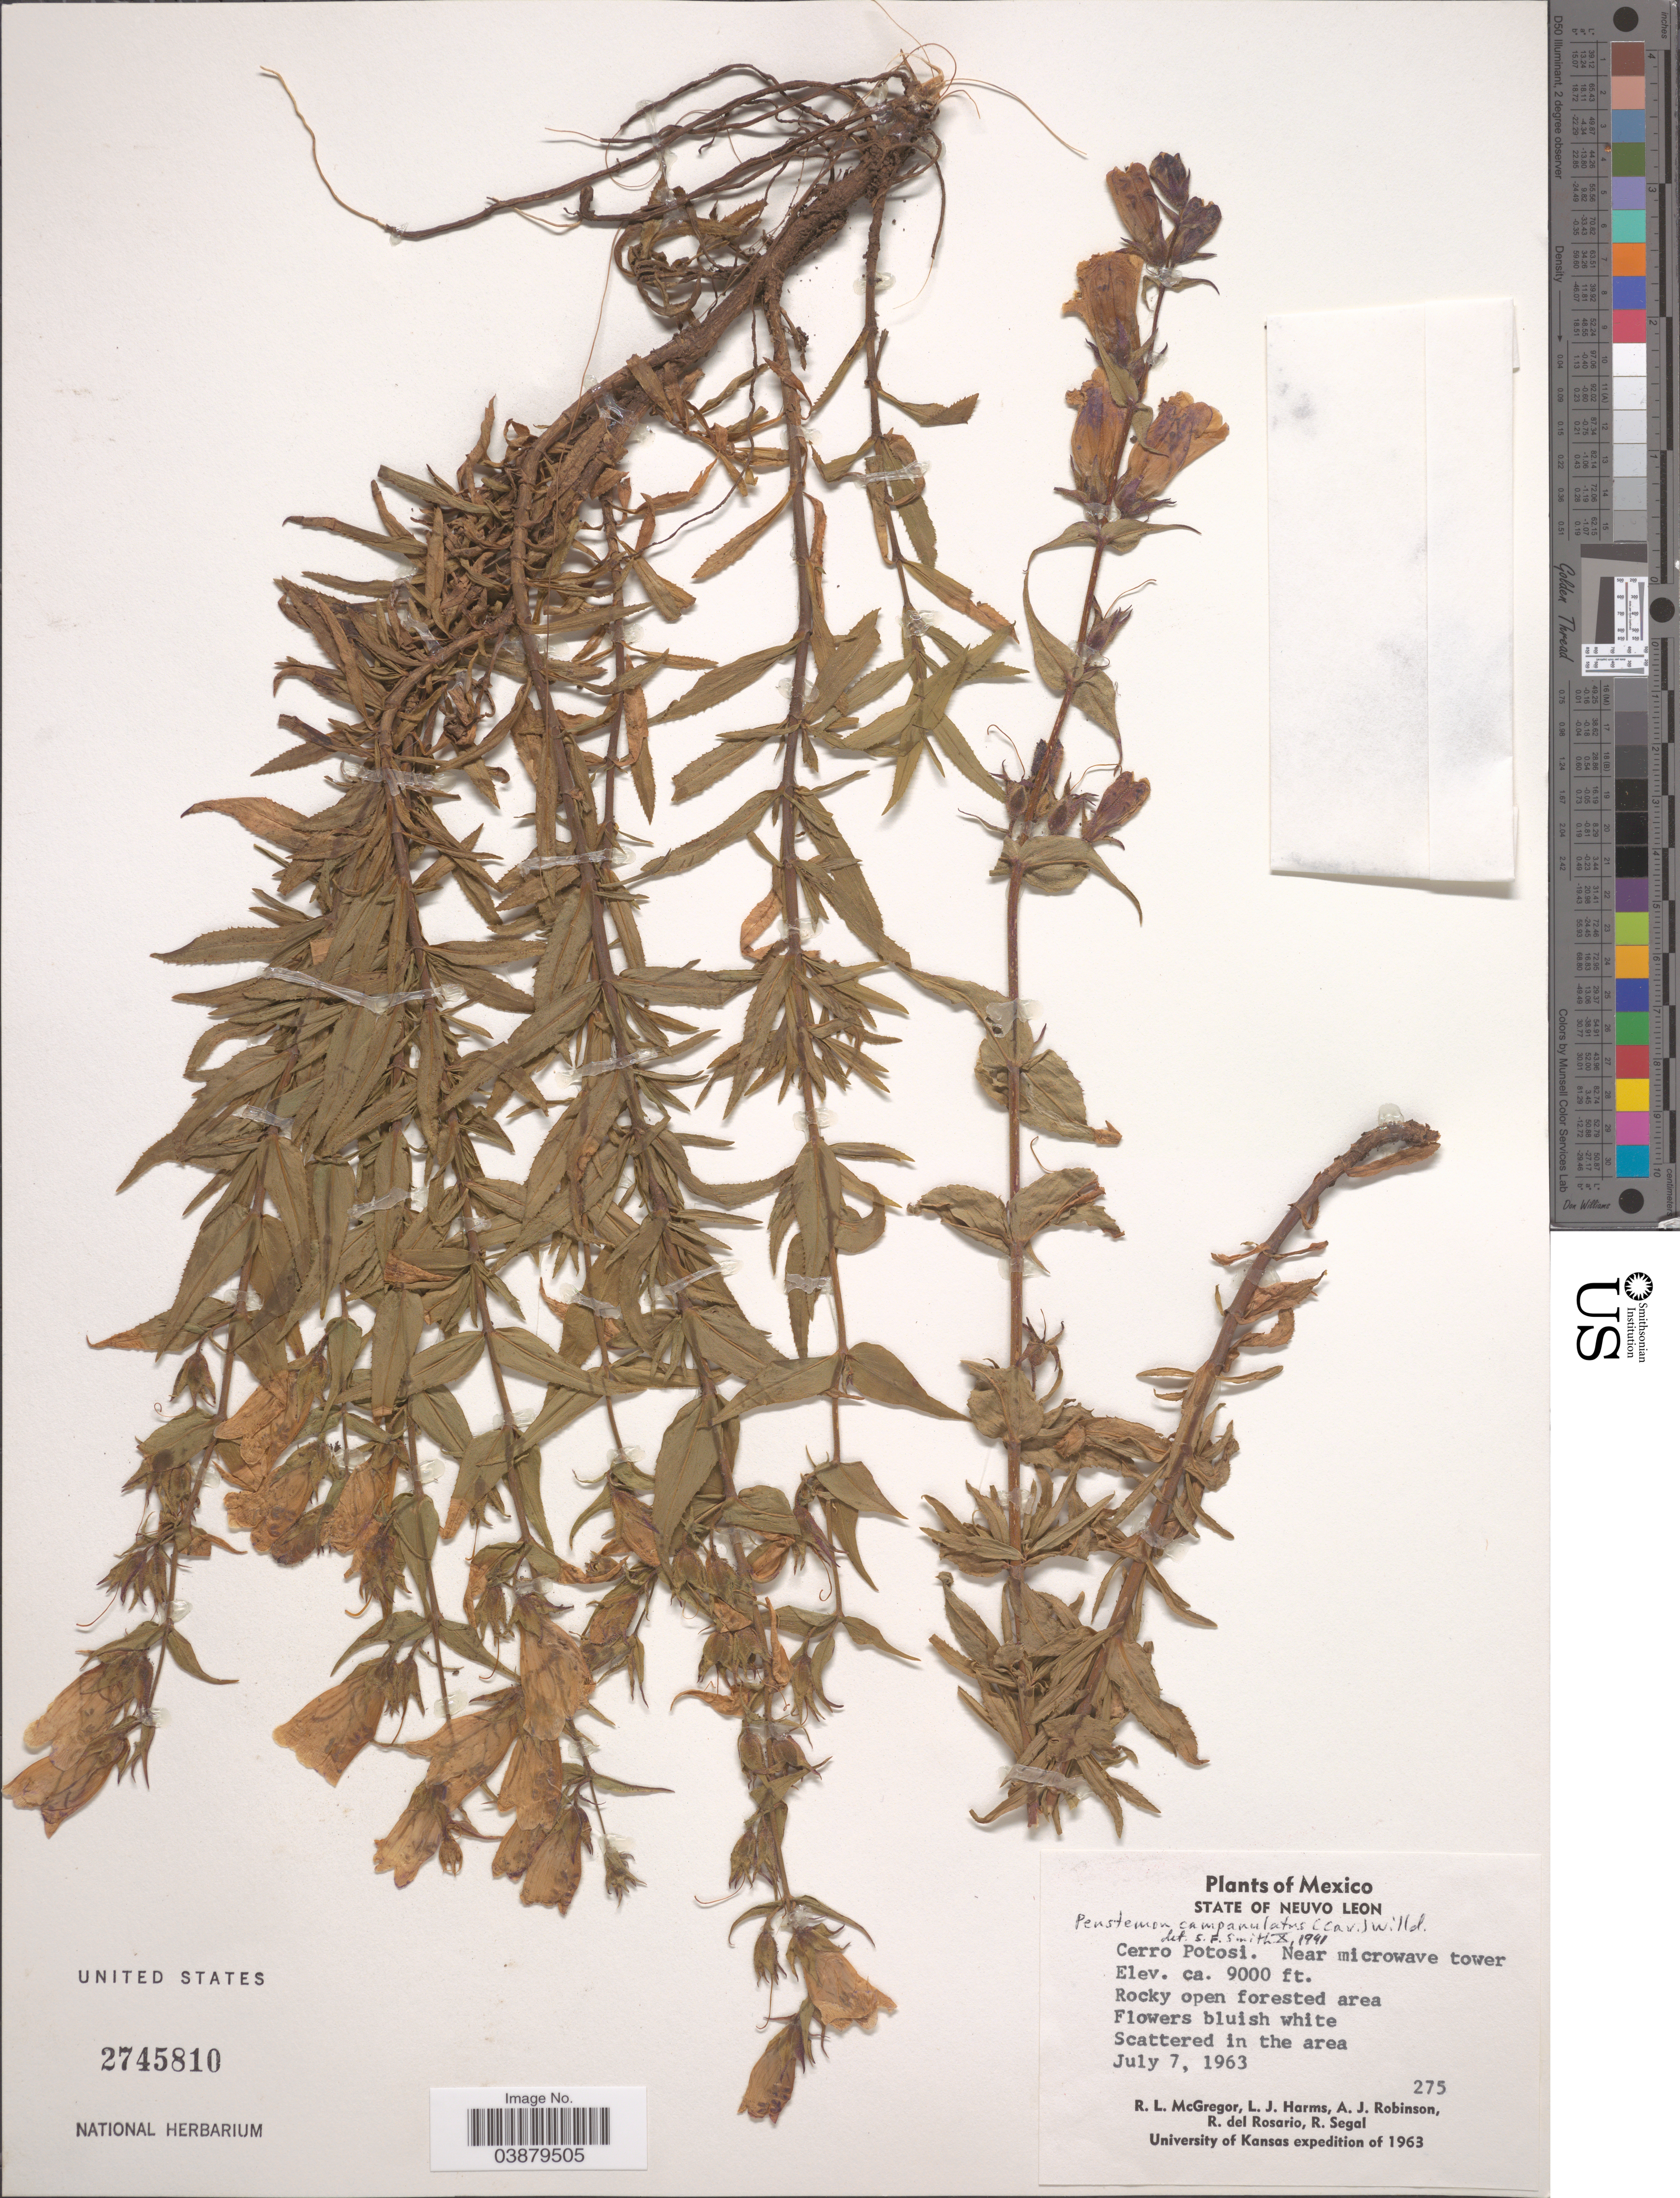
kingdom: Plantae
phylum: Tracheophyta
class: Magnoliopsida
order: Lamiales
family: Plantaginaceae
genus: Penstemon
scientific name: Penstemon campanulatus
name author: (Cav.) Willd.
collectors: R. McGregor, L. Harms, A. J. Robinson, R. del Rosario & R. Segal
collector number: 275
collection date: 1963-07-07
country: Mexico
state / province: Nuevo León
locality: Cerro Potosi. Near microwave tower.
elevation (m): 2743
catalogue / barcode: US 2745810